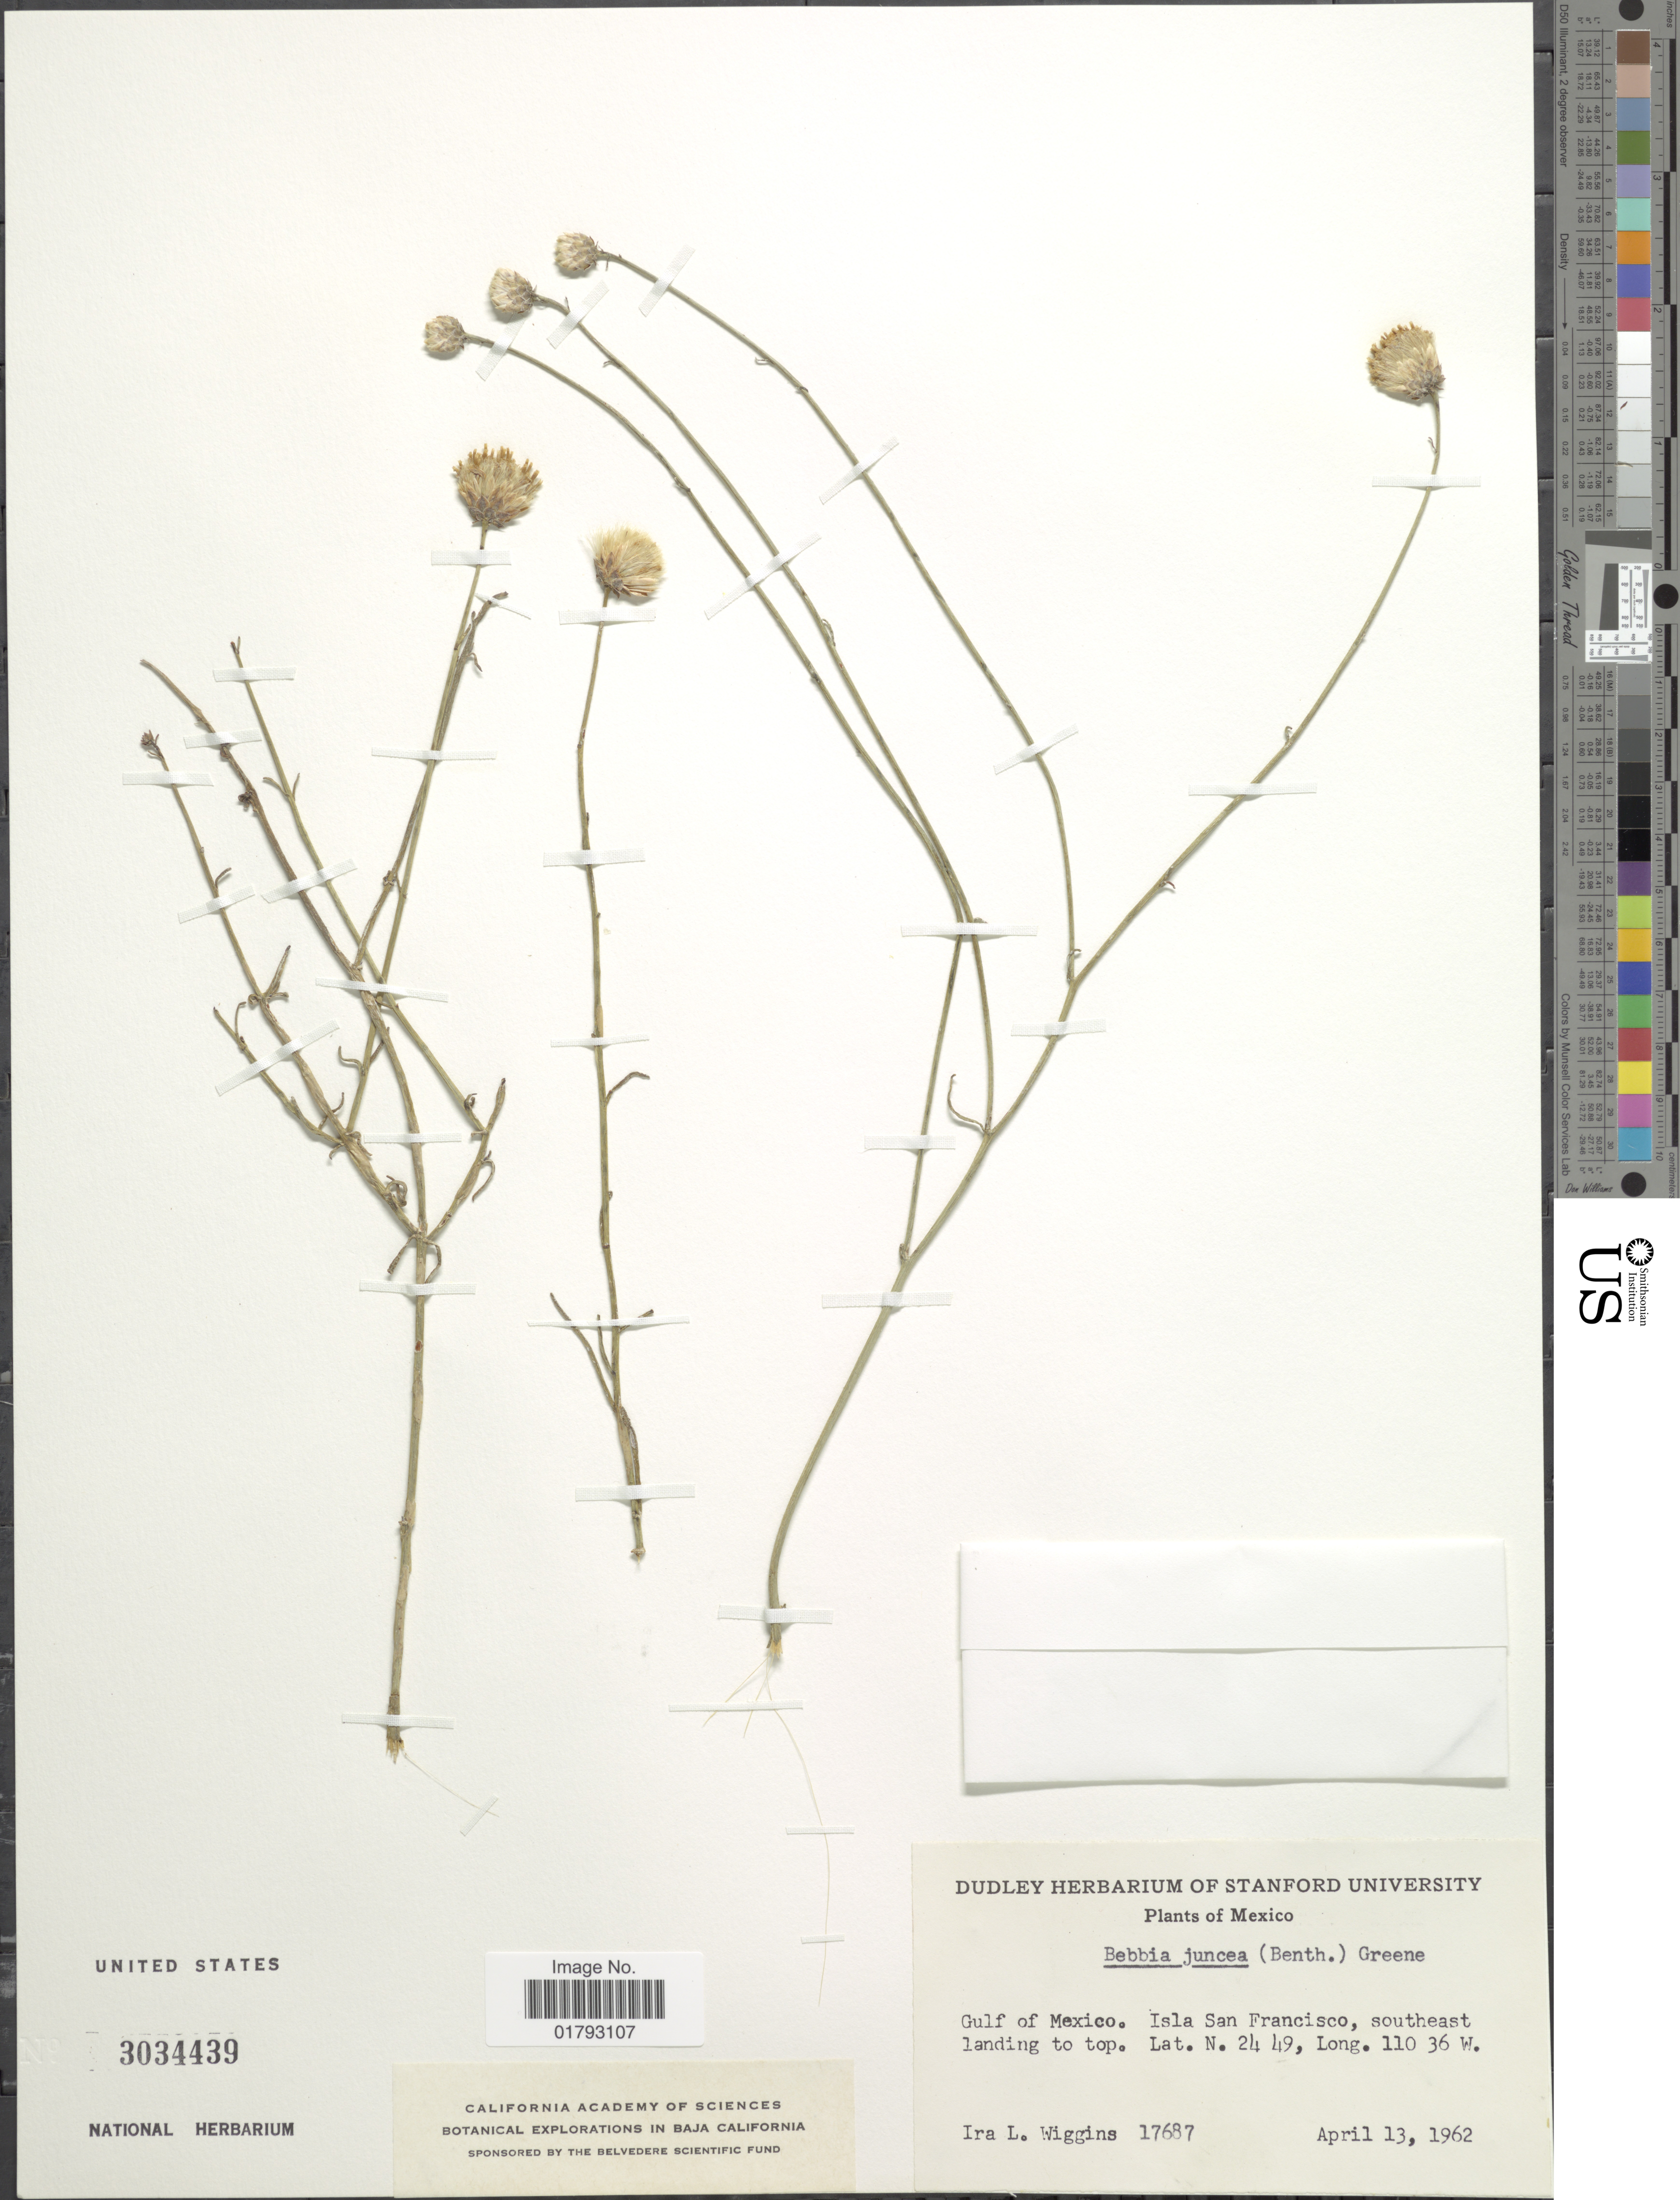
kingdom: Plantae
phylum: Tracheophyta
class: Magnoliopsida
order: Asterales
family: Asteraceae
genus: Bebbia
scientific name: Bebbia juncea var. juncea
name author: (Benth.) Greene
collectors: I. L. Wiggins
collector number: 17687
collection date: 1962-04-13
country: Mexico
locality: Gulf of Mexico, Isla San Francisco, southeast landing to top.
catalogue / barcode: US 3034439